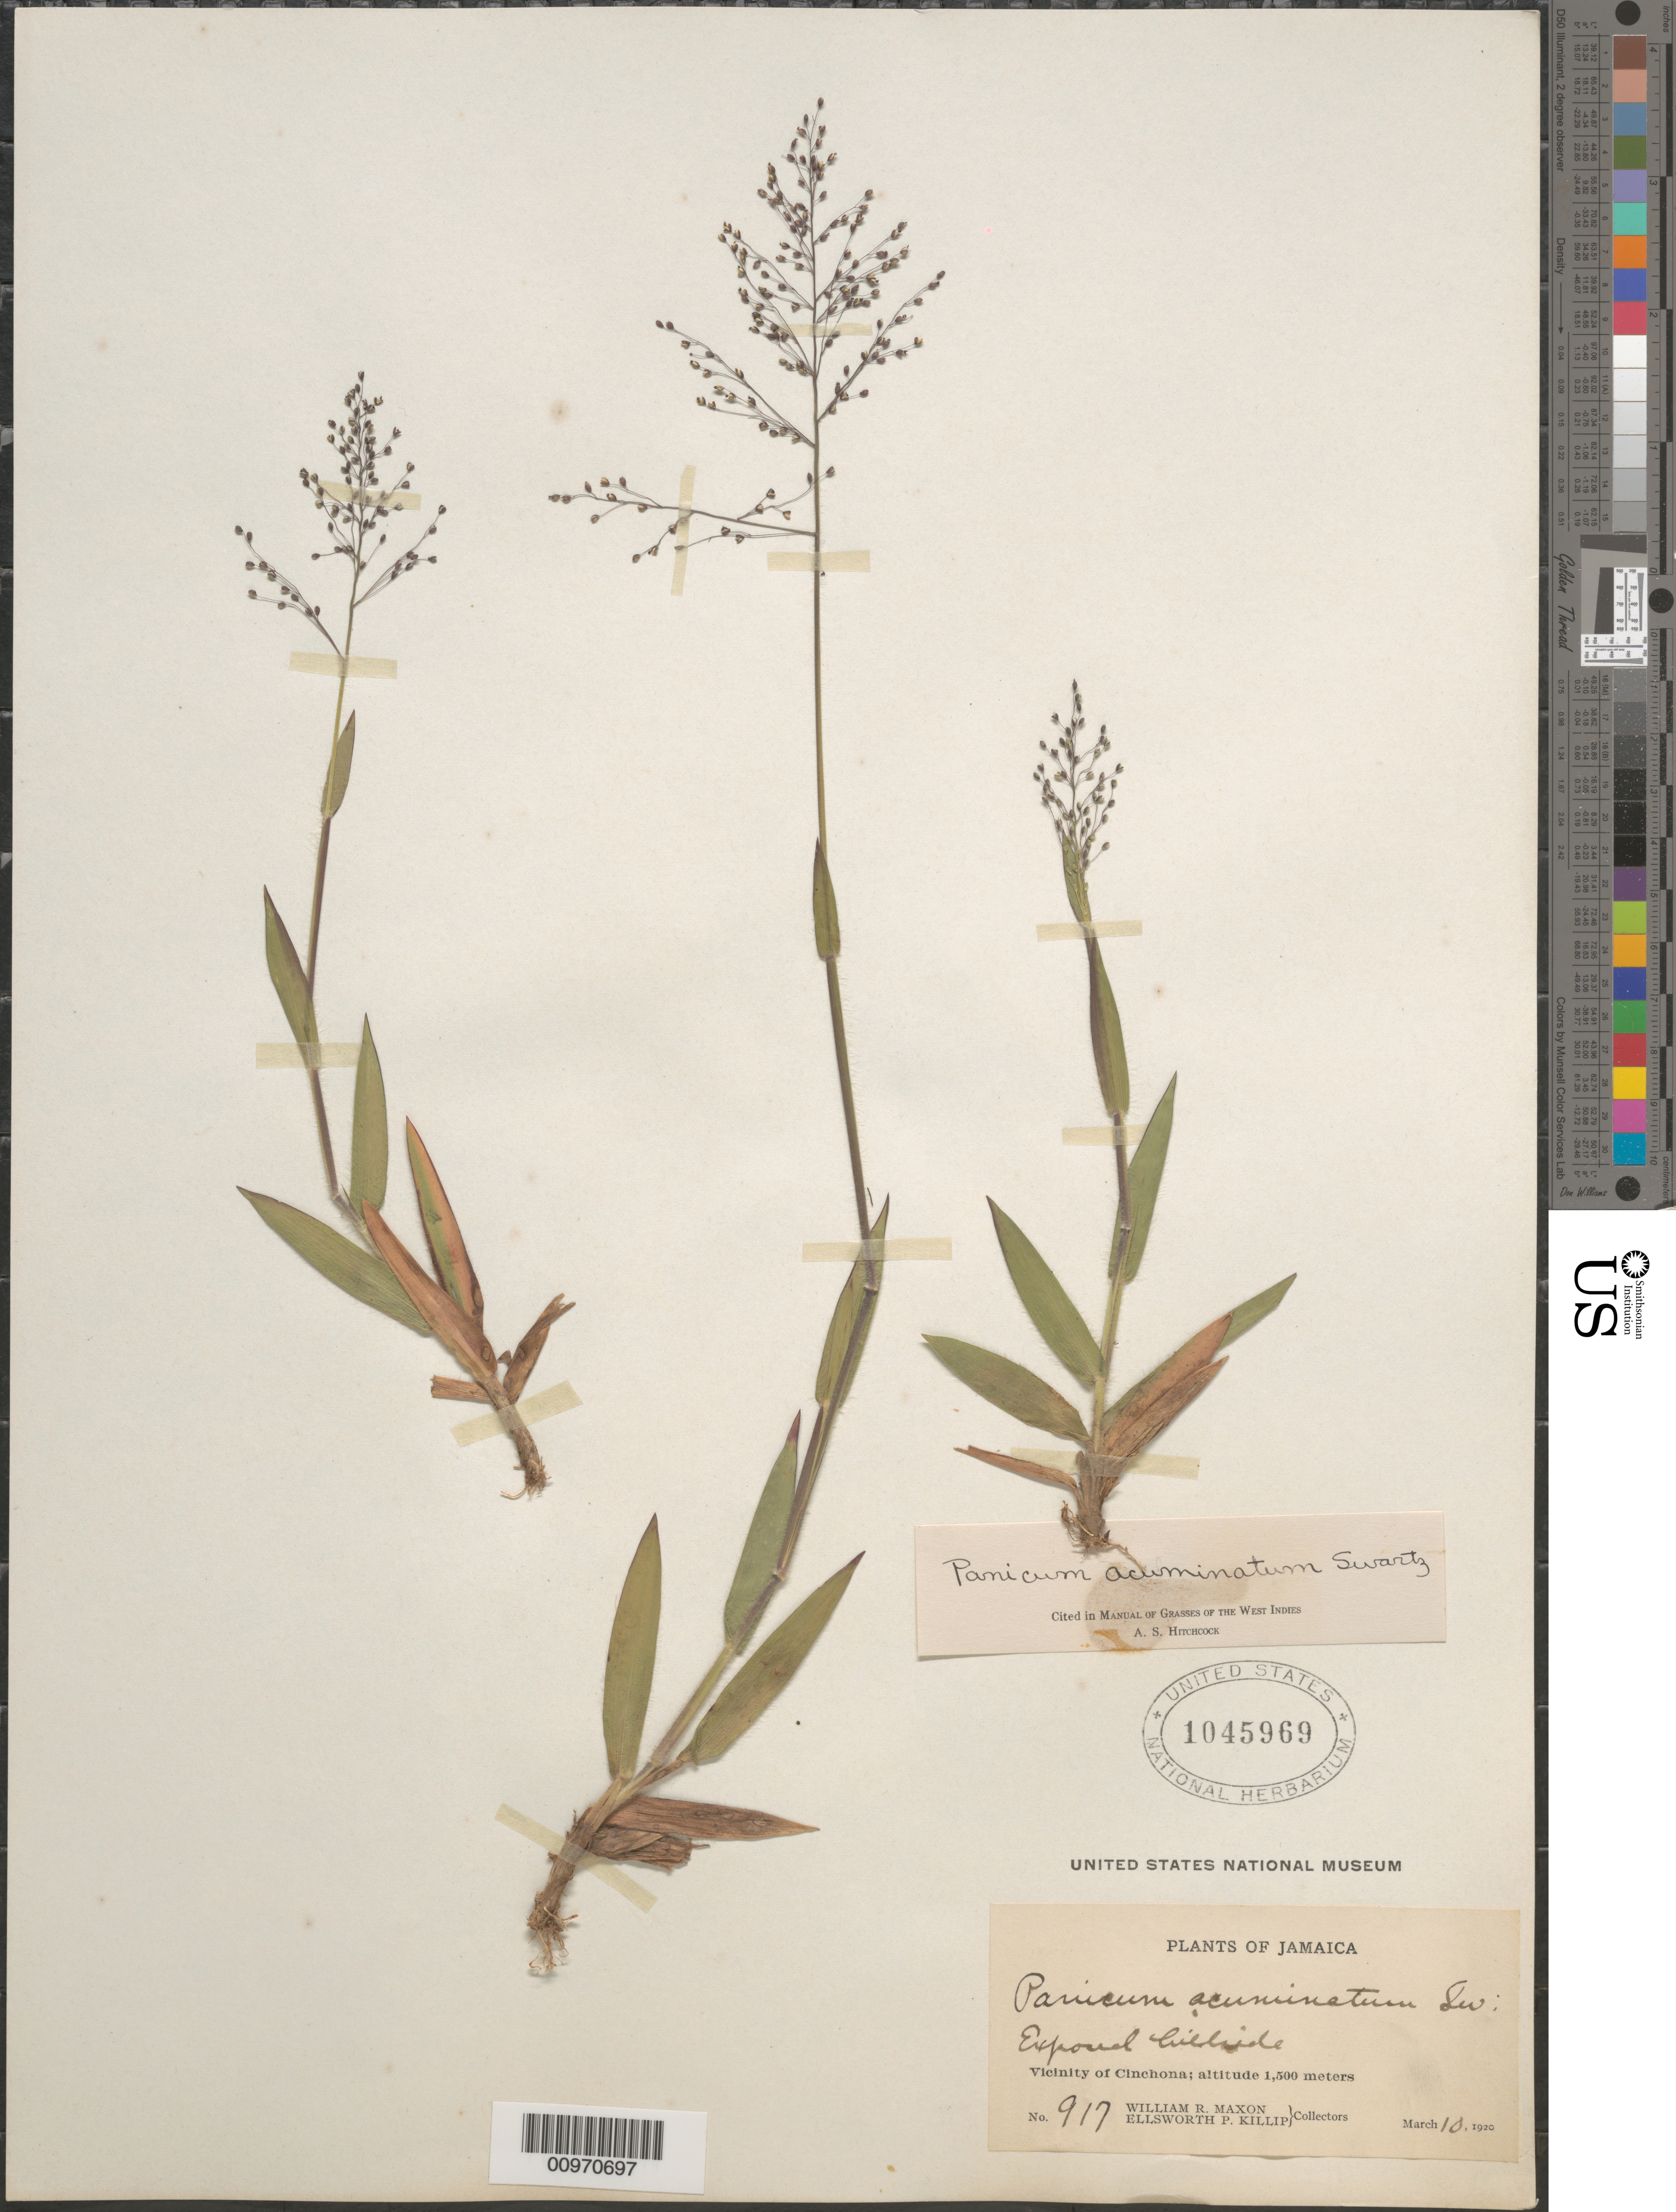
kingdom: Plantae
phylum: Tracheophyta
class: Liliopsida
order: Poales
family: Poaceae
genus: Panicum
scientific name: Panicum acuminatum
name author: Sw.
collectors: W. R. Maxon & E. P. Killip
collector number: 917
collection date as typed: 10 Mar 1920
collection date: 1920-03-10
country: Jamaica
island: Jamaica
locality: Cinchona vicinity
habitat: Exposed hillside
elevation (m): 1500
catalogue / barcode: US 1045969